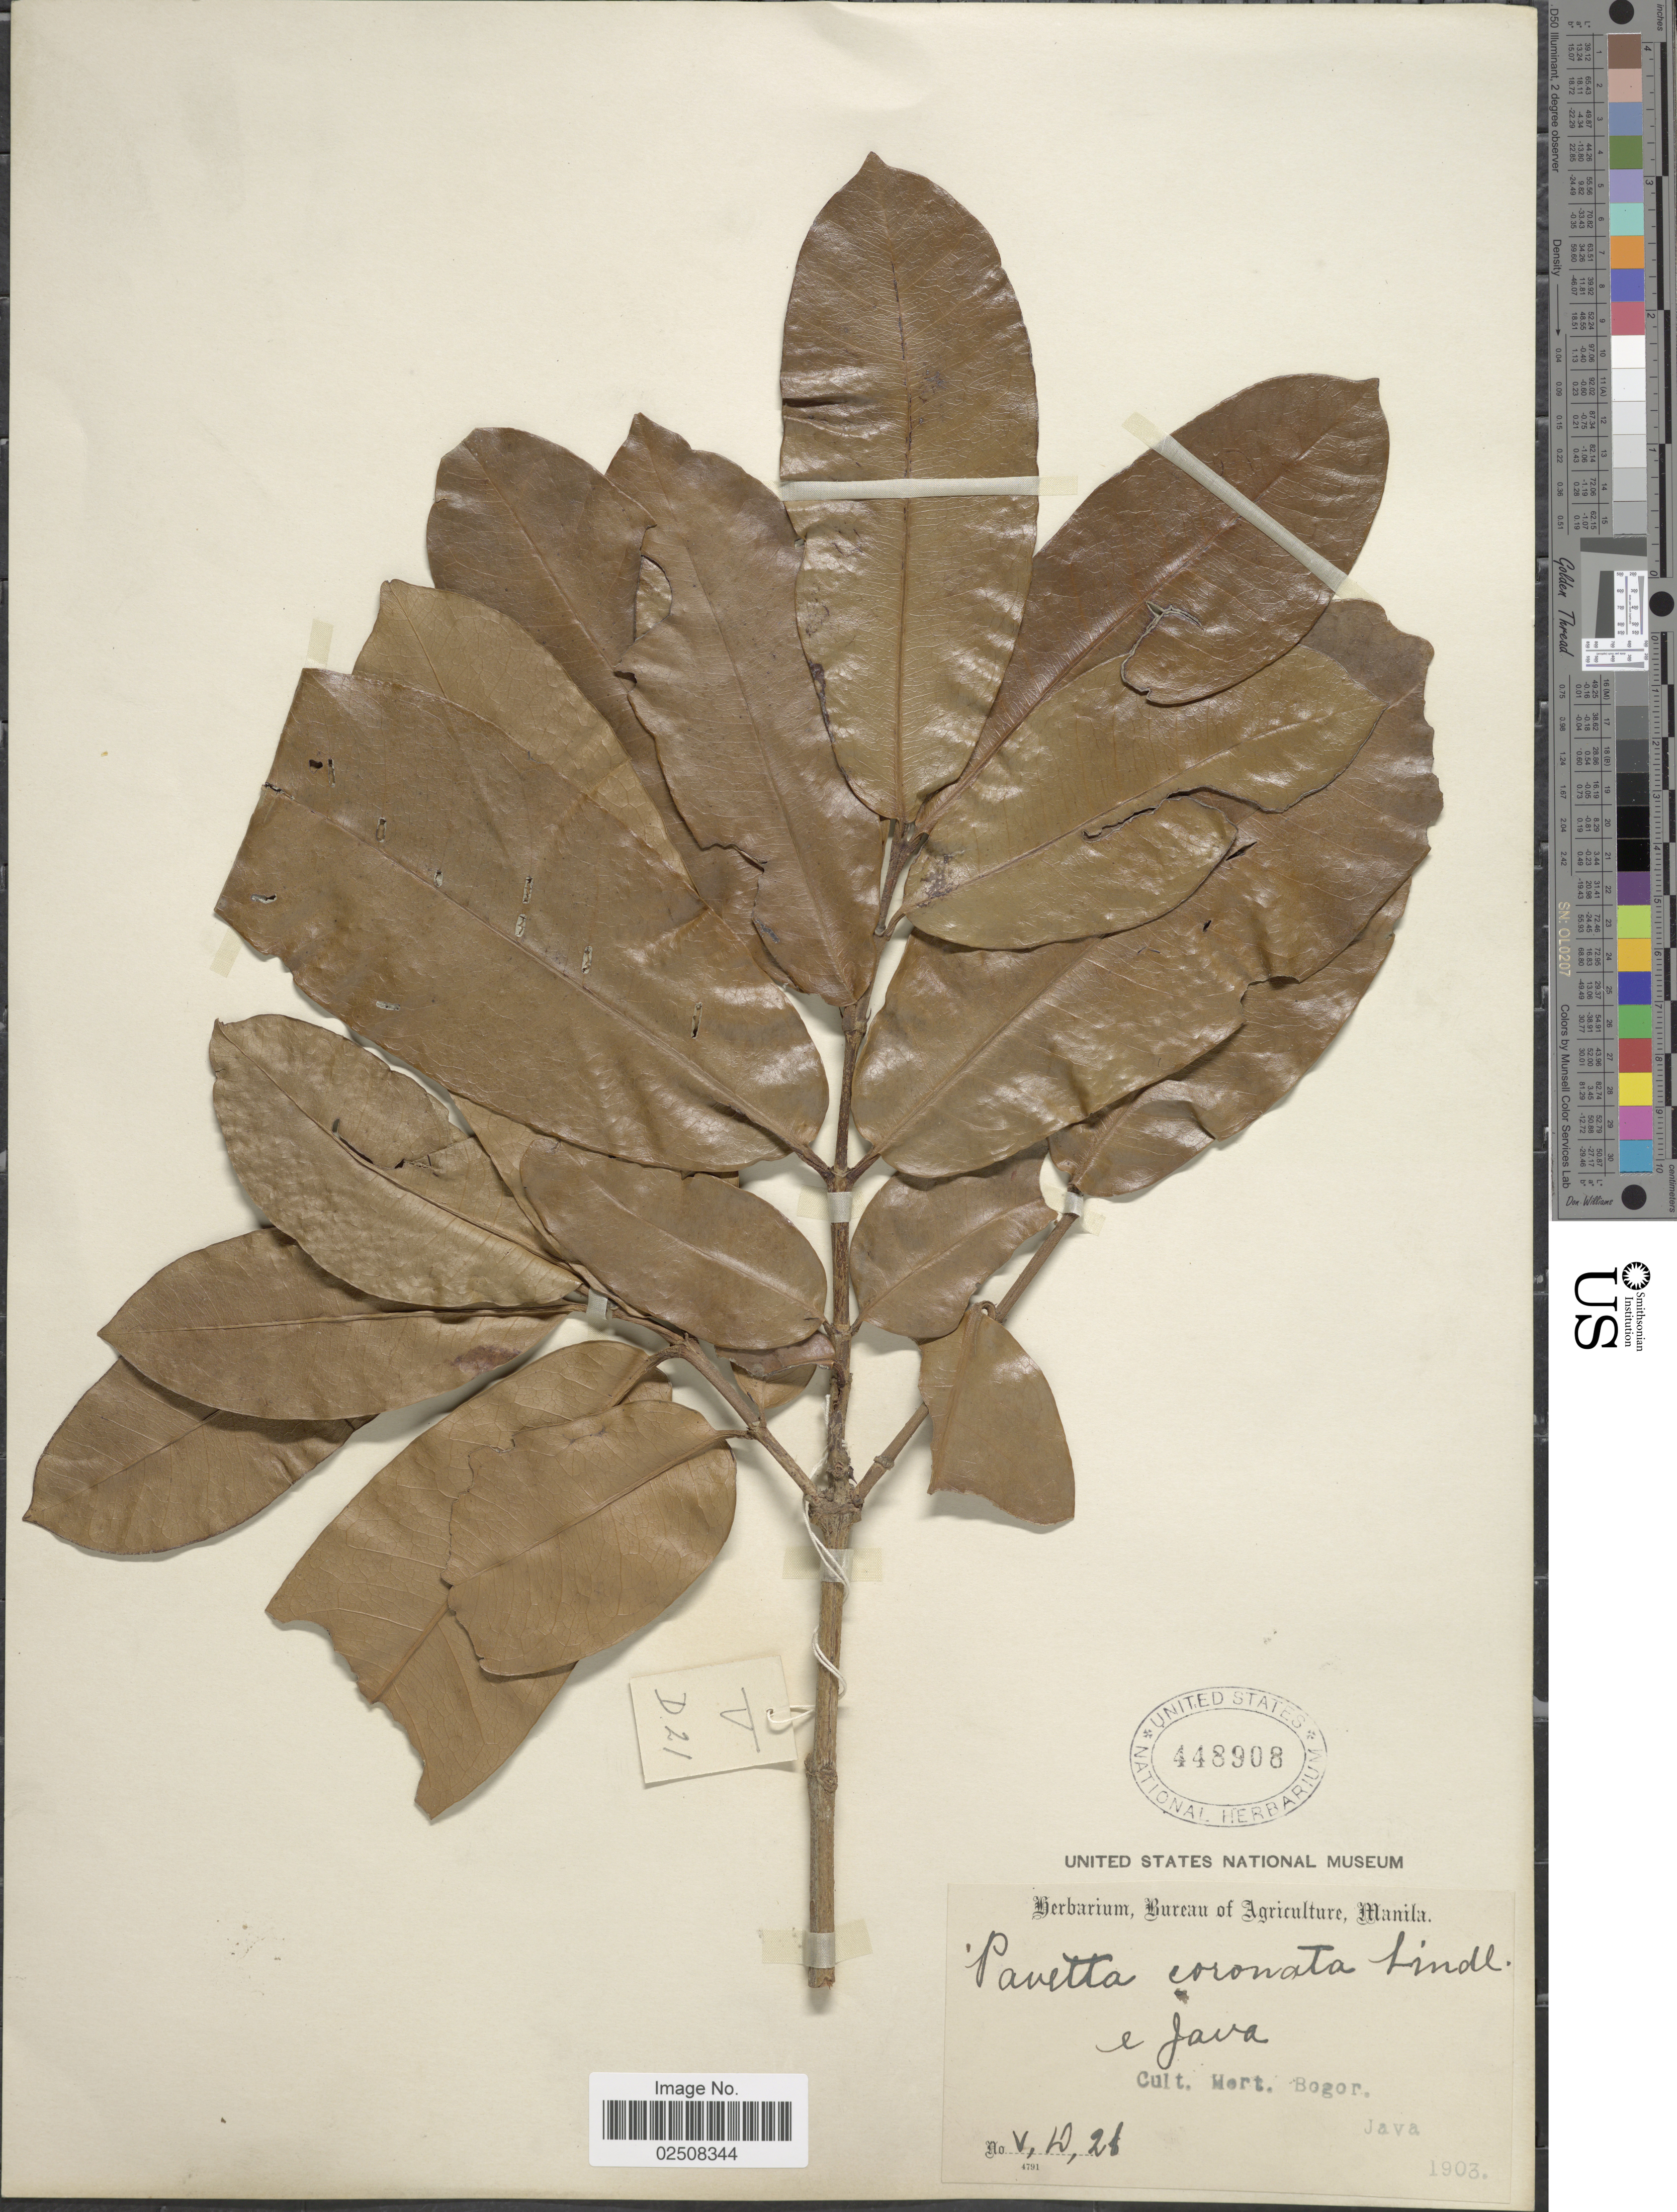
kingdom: Plantae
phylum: Tracheophyta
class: Magnoliopsida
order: Gentianales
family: Rubiaceae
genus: Pavetta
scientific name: Pavetta coronata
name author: Lindl.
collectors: ex Herb. Bur. Agric. Manila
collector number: V, D, 26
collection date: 1903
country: Indonesia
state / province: Java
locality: Cult. Hort. Bogor.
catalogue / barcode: US 448908